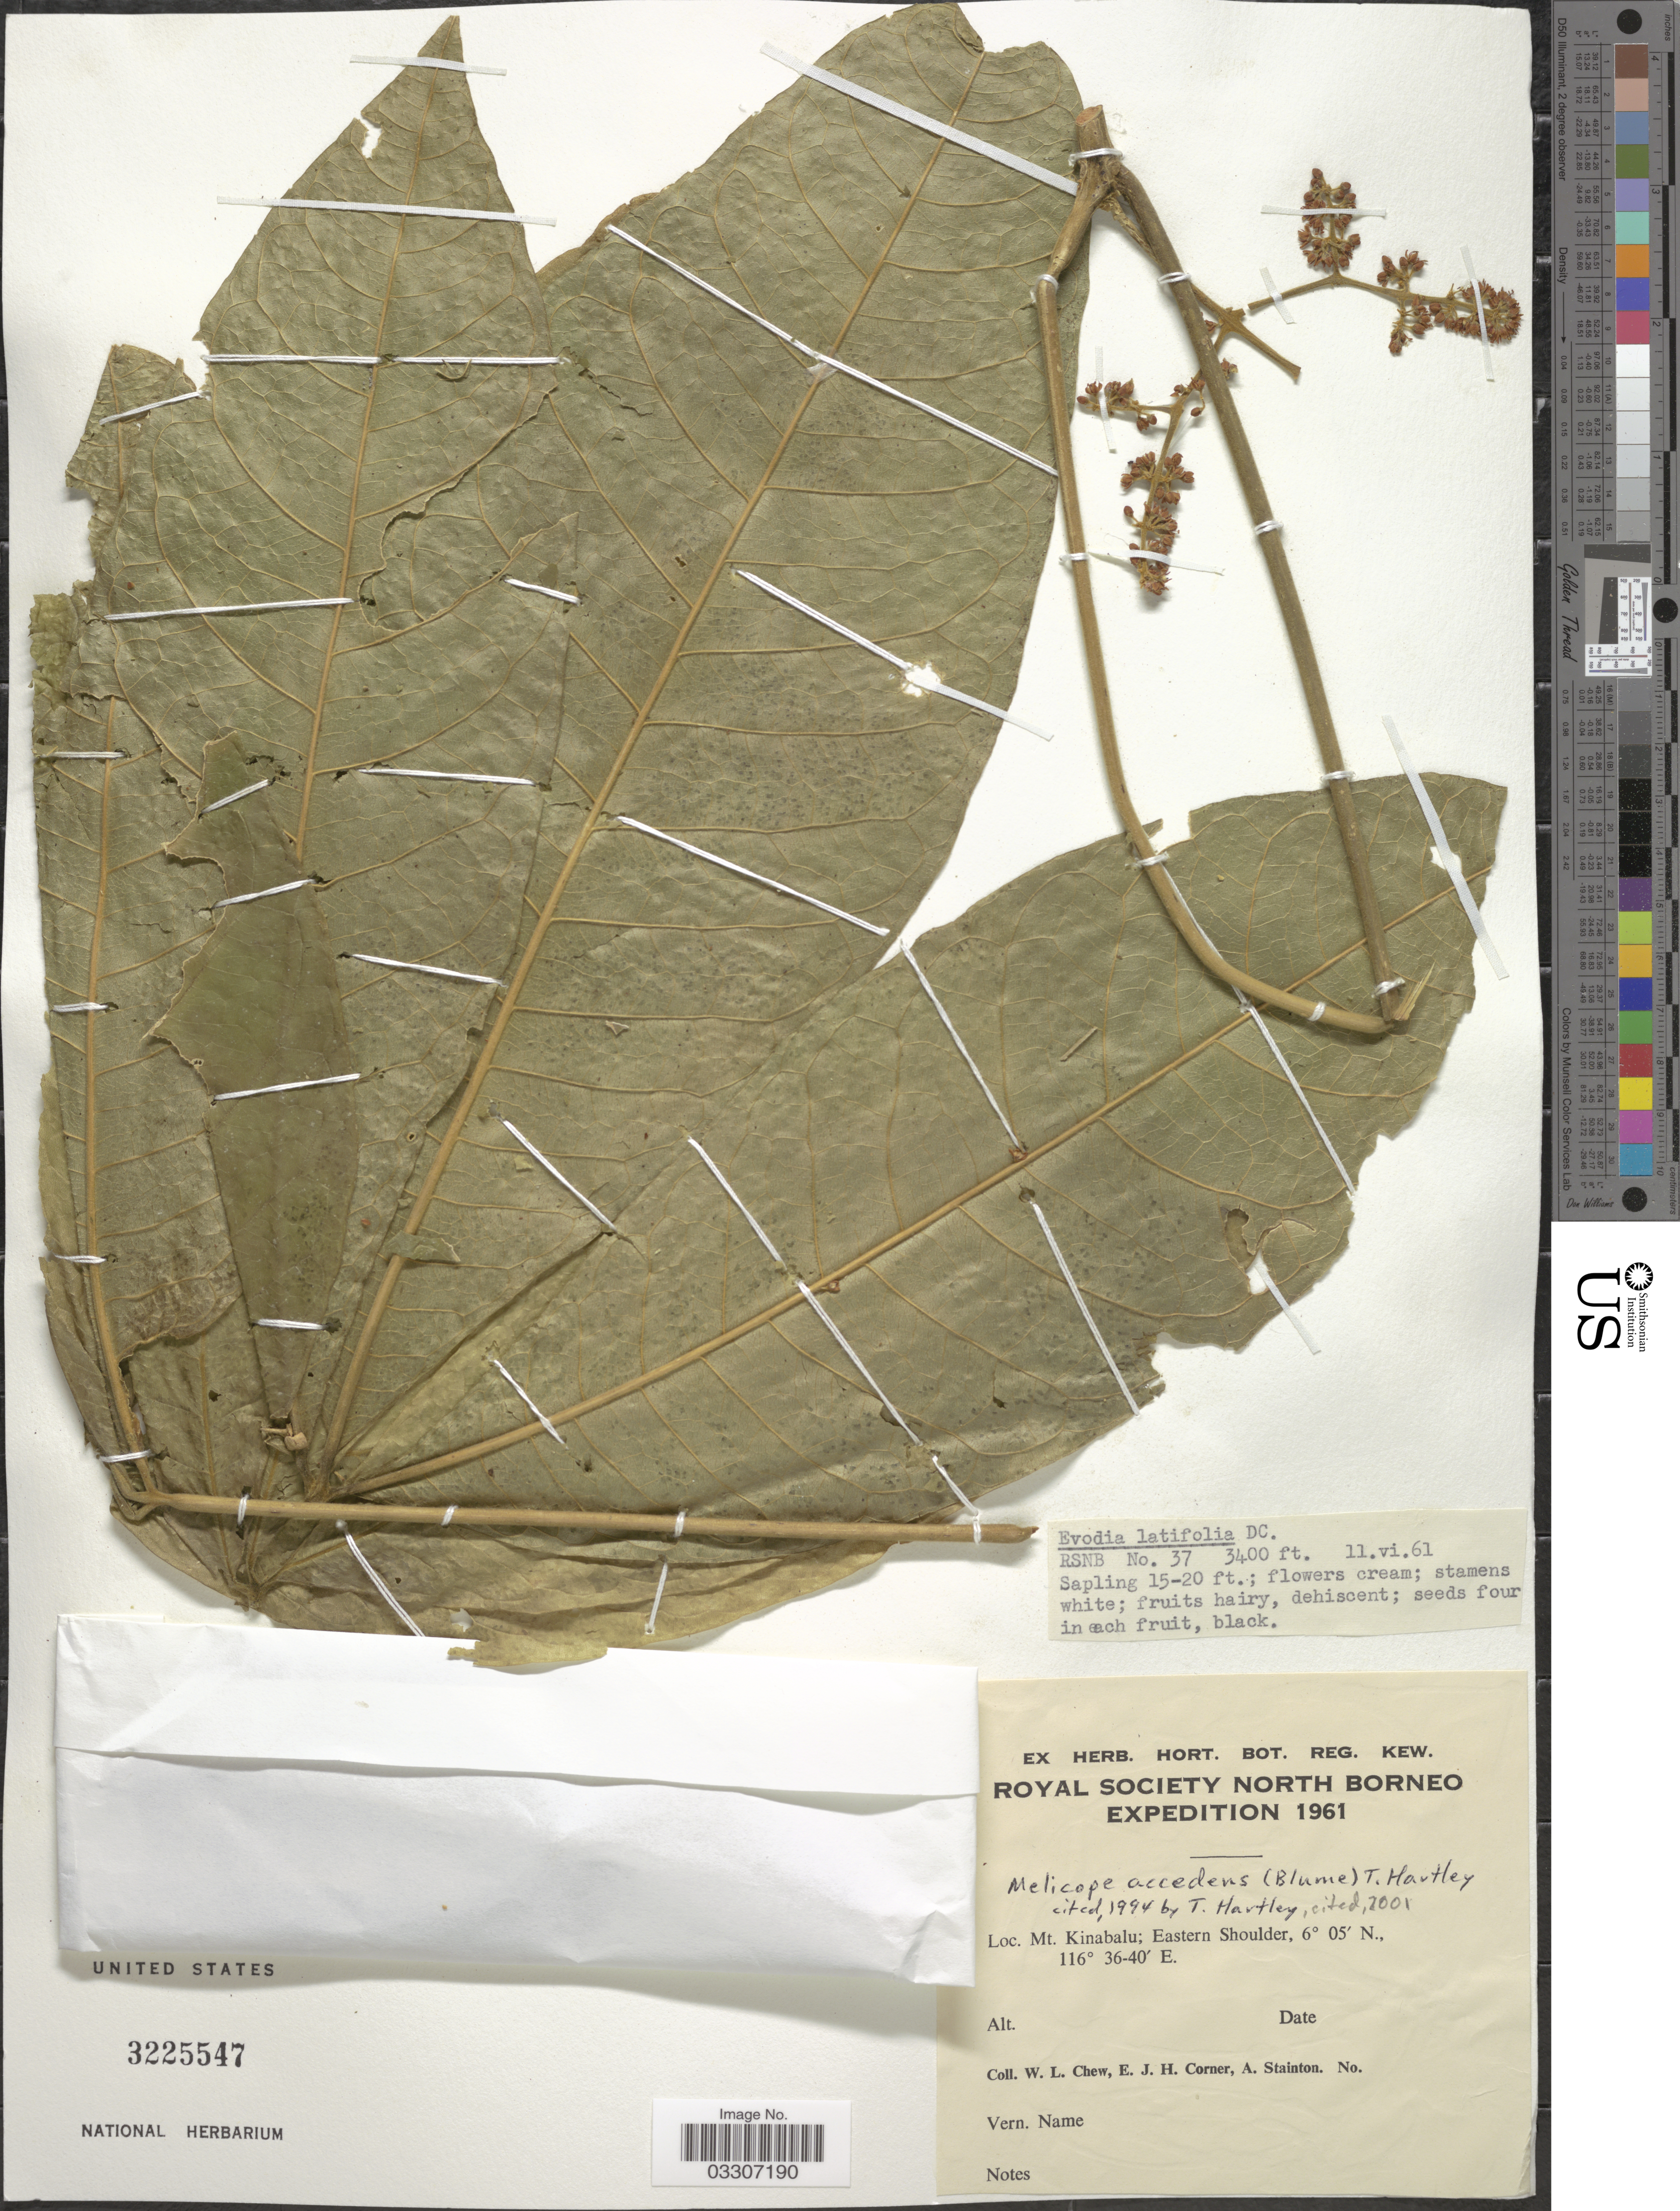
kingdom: Plantae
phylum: Tracheophyta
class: Magnoliopsida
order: Sapindales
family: Rutaceae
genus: Melicope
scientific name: Melicope accedens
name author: (Blume) T.G. Hartley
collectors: W. Chew, E. Corner & A. Stainton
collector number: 37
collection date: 1961-06-11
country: Malaysia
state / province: Sabah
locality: North Borneo. Mt. Kinabalu; Eastern Shoulder.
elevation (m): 1036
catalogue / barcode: US 3225547